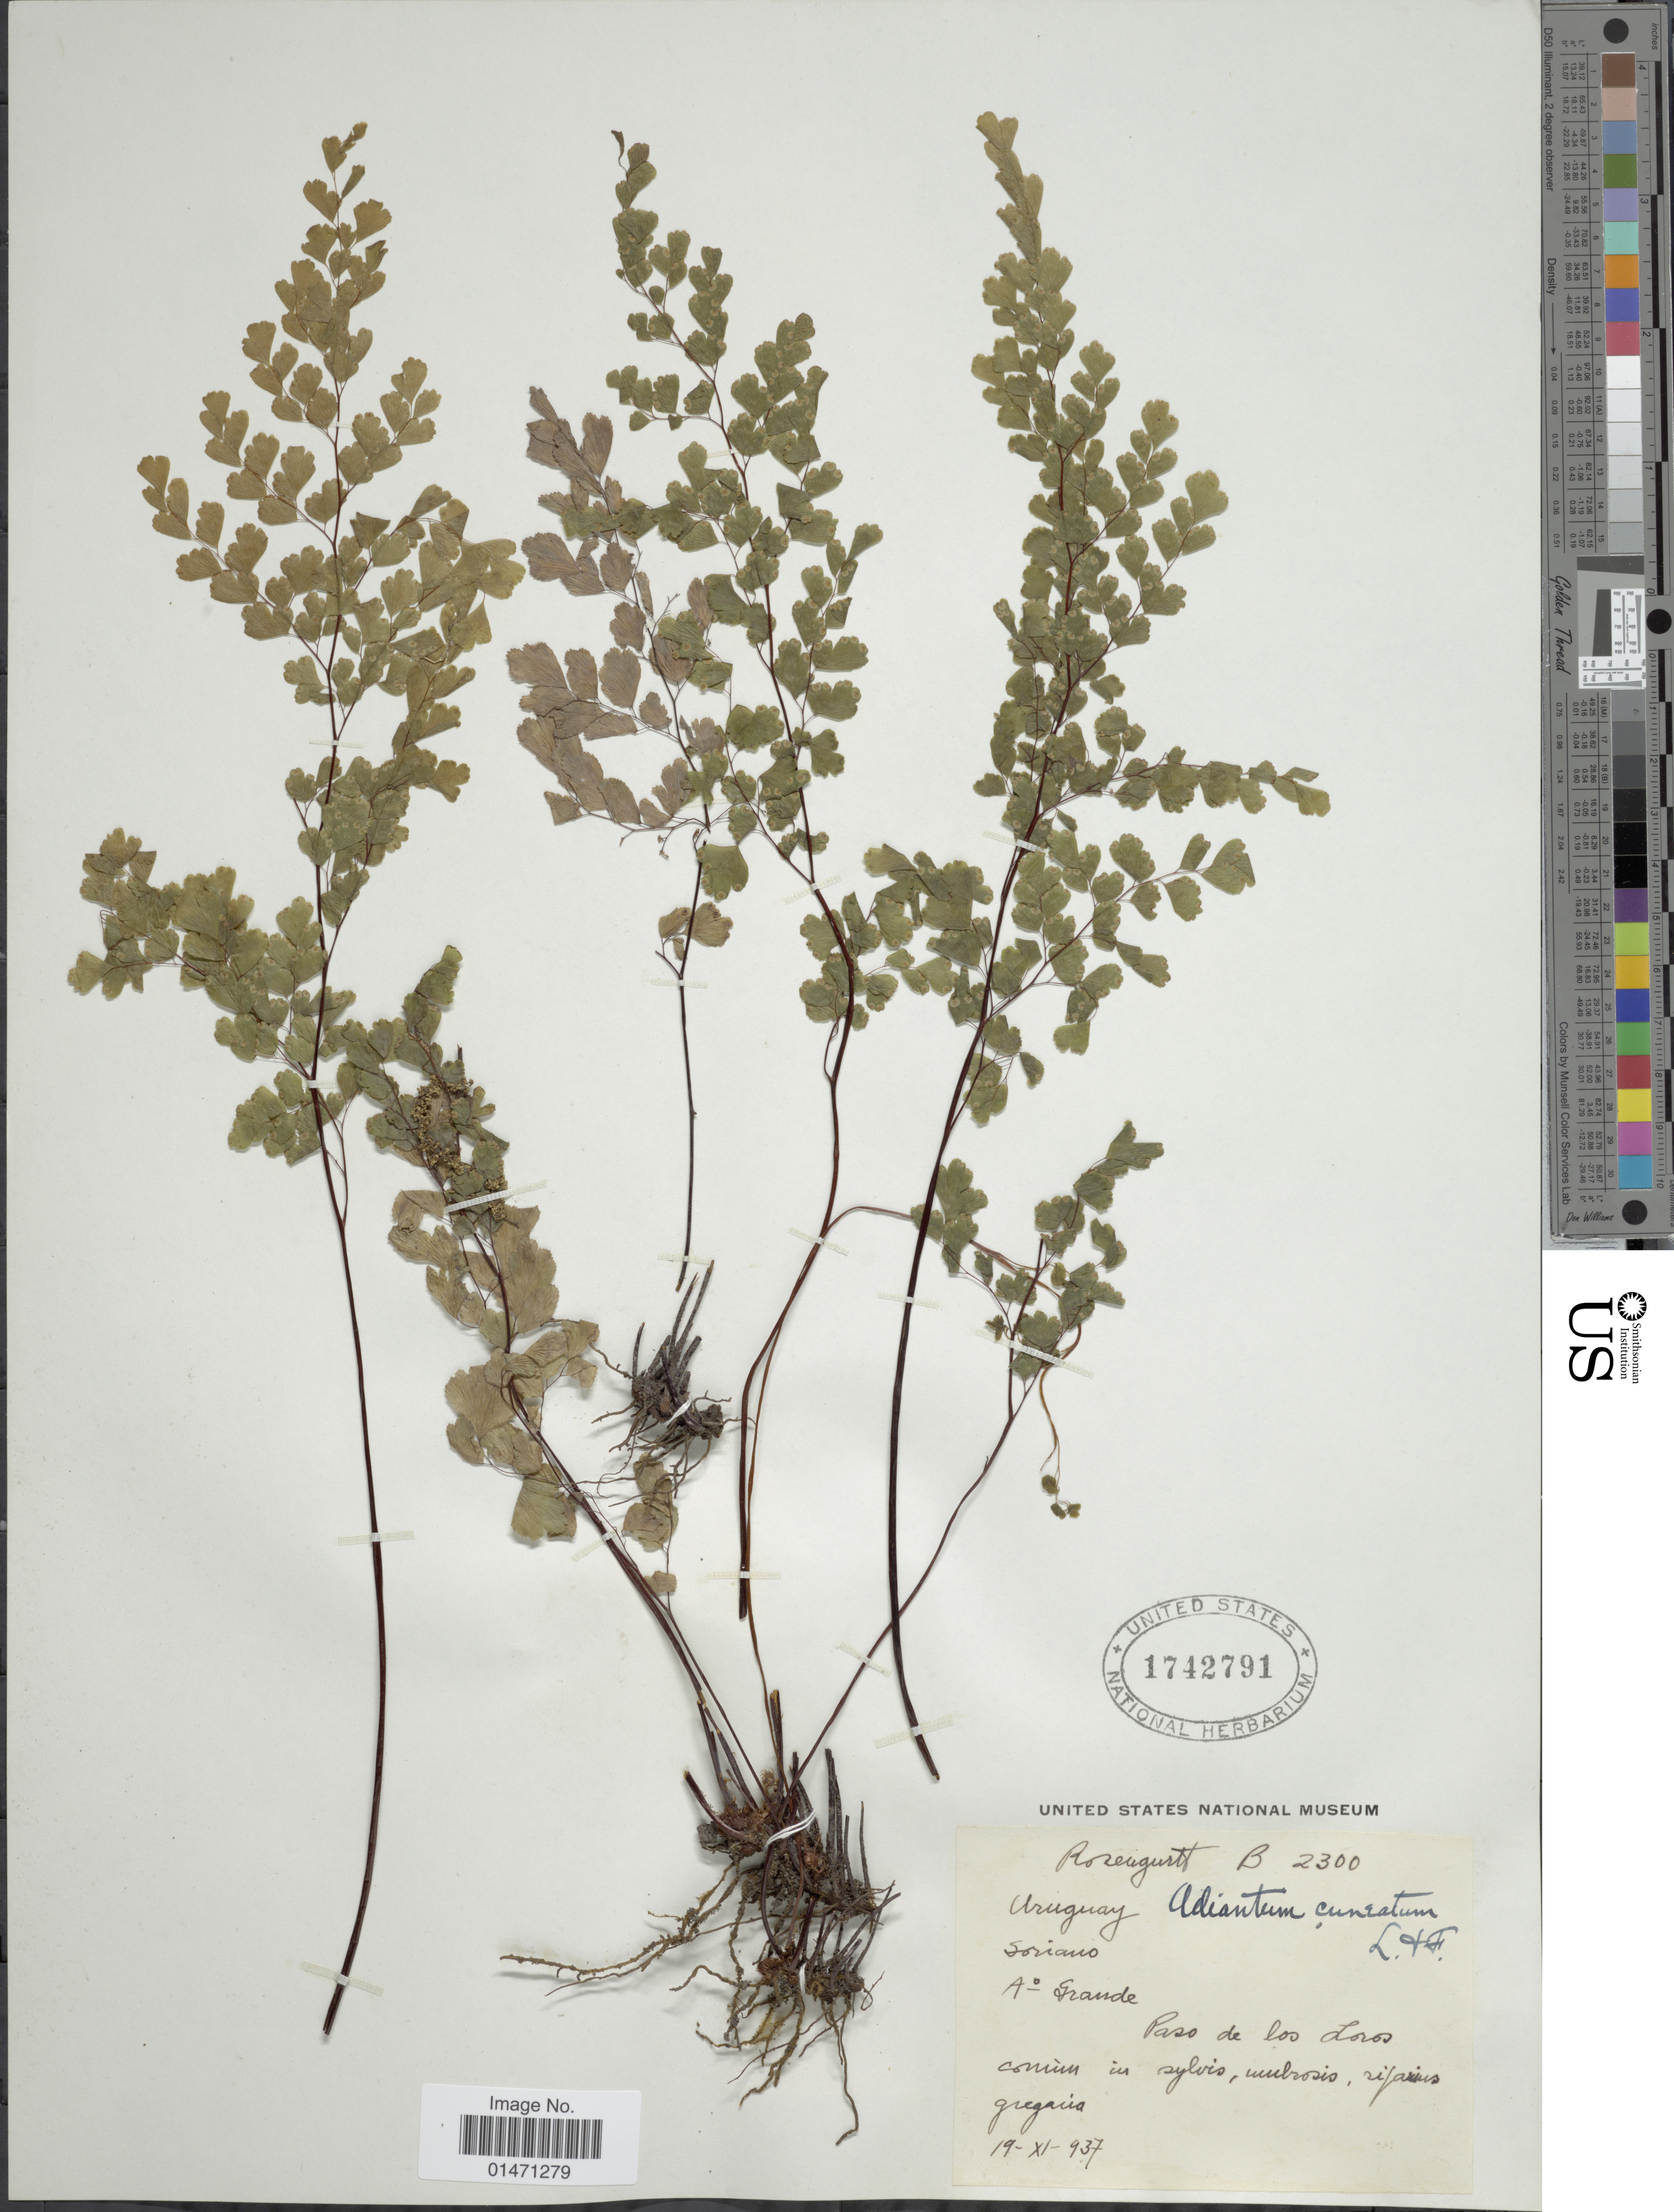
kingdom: Plantae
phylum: Tracheophyta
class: Polypodiopsida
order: Polypodiales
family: Pteridaceae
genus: Adiantum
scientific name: Adiantum raddianum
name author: C. Presl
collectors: B. Rosengurtt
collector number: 2300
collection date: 1937-11-19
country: Uruguay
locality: Uruguay, Ao Grande, Paso de los Loros.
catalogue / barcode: US 1742791